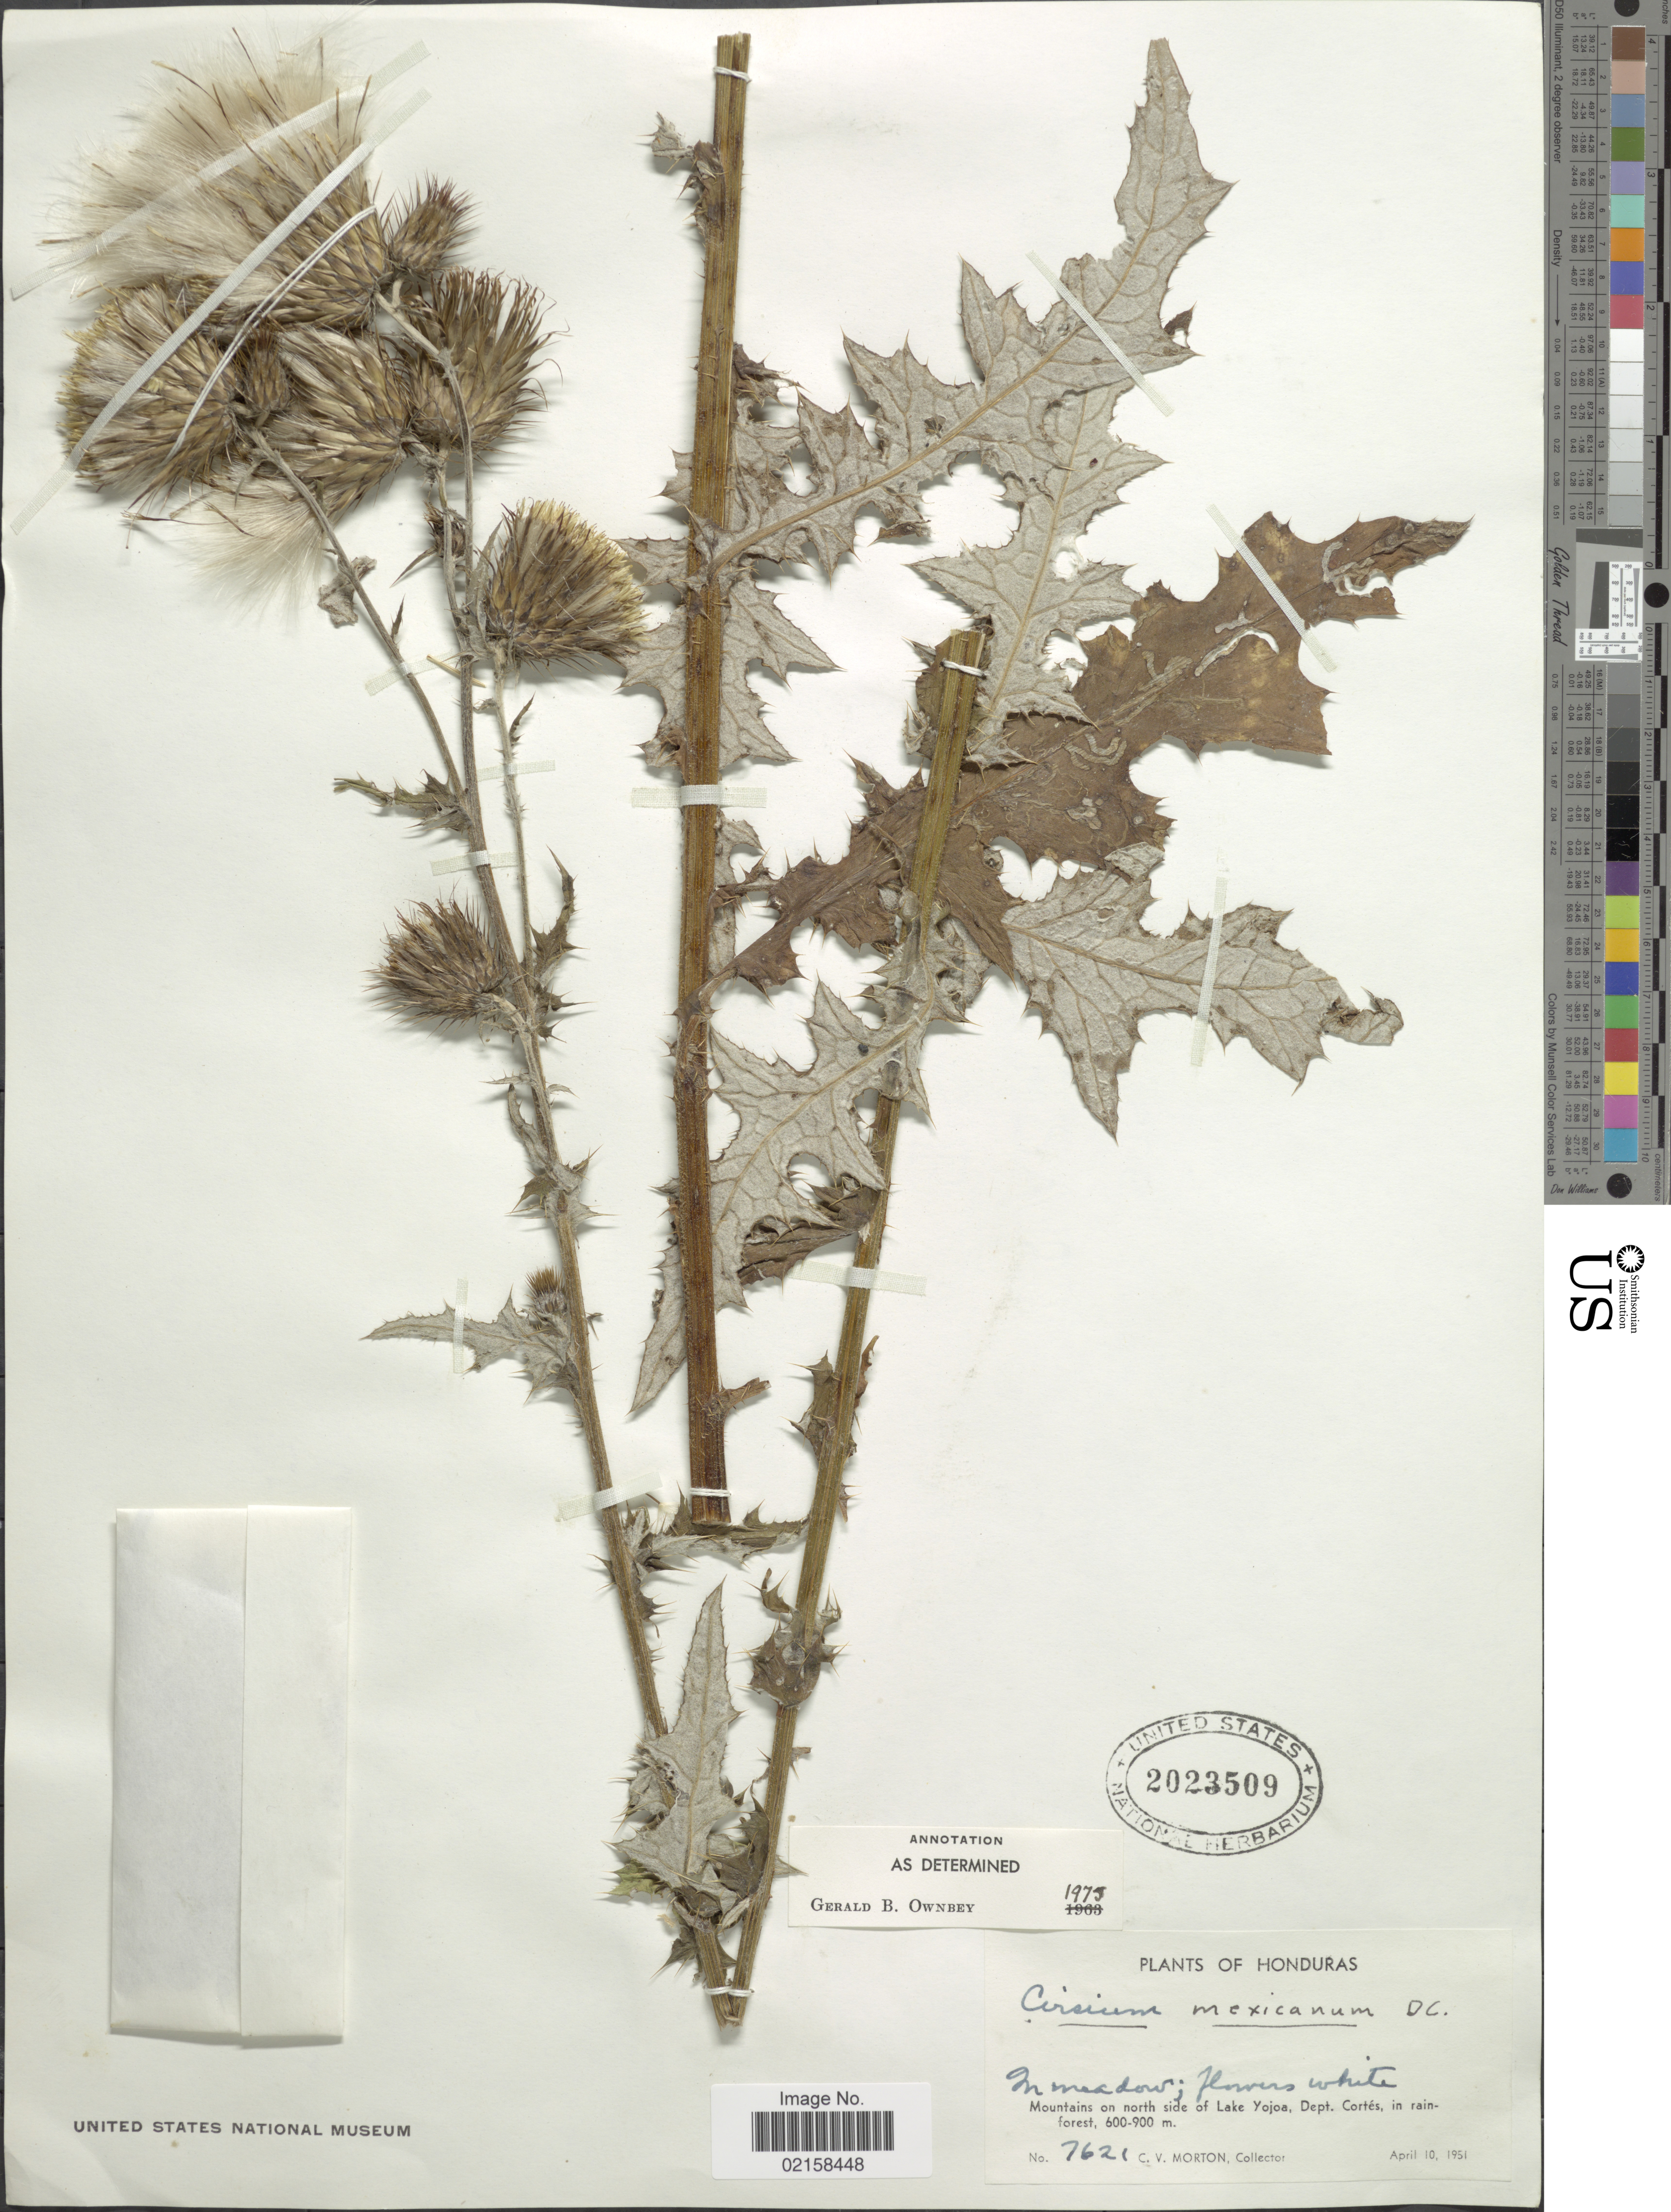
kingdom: Plantae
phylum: Tracheophyta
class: Magnoliopsida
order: Asterales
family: Asteraceae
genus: Cirsium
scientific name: Cirsium mexicanum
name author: DC.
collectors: C. V. Morton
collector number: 7621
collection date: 1951-04-10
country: Honduras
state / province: Cortés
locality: Mountains on north side of Lake Yojoa.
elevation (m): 600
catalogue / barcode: US 2023509